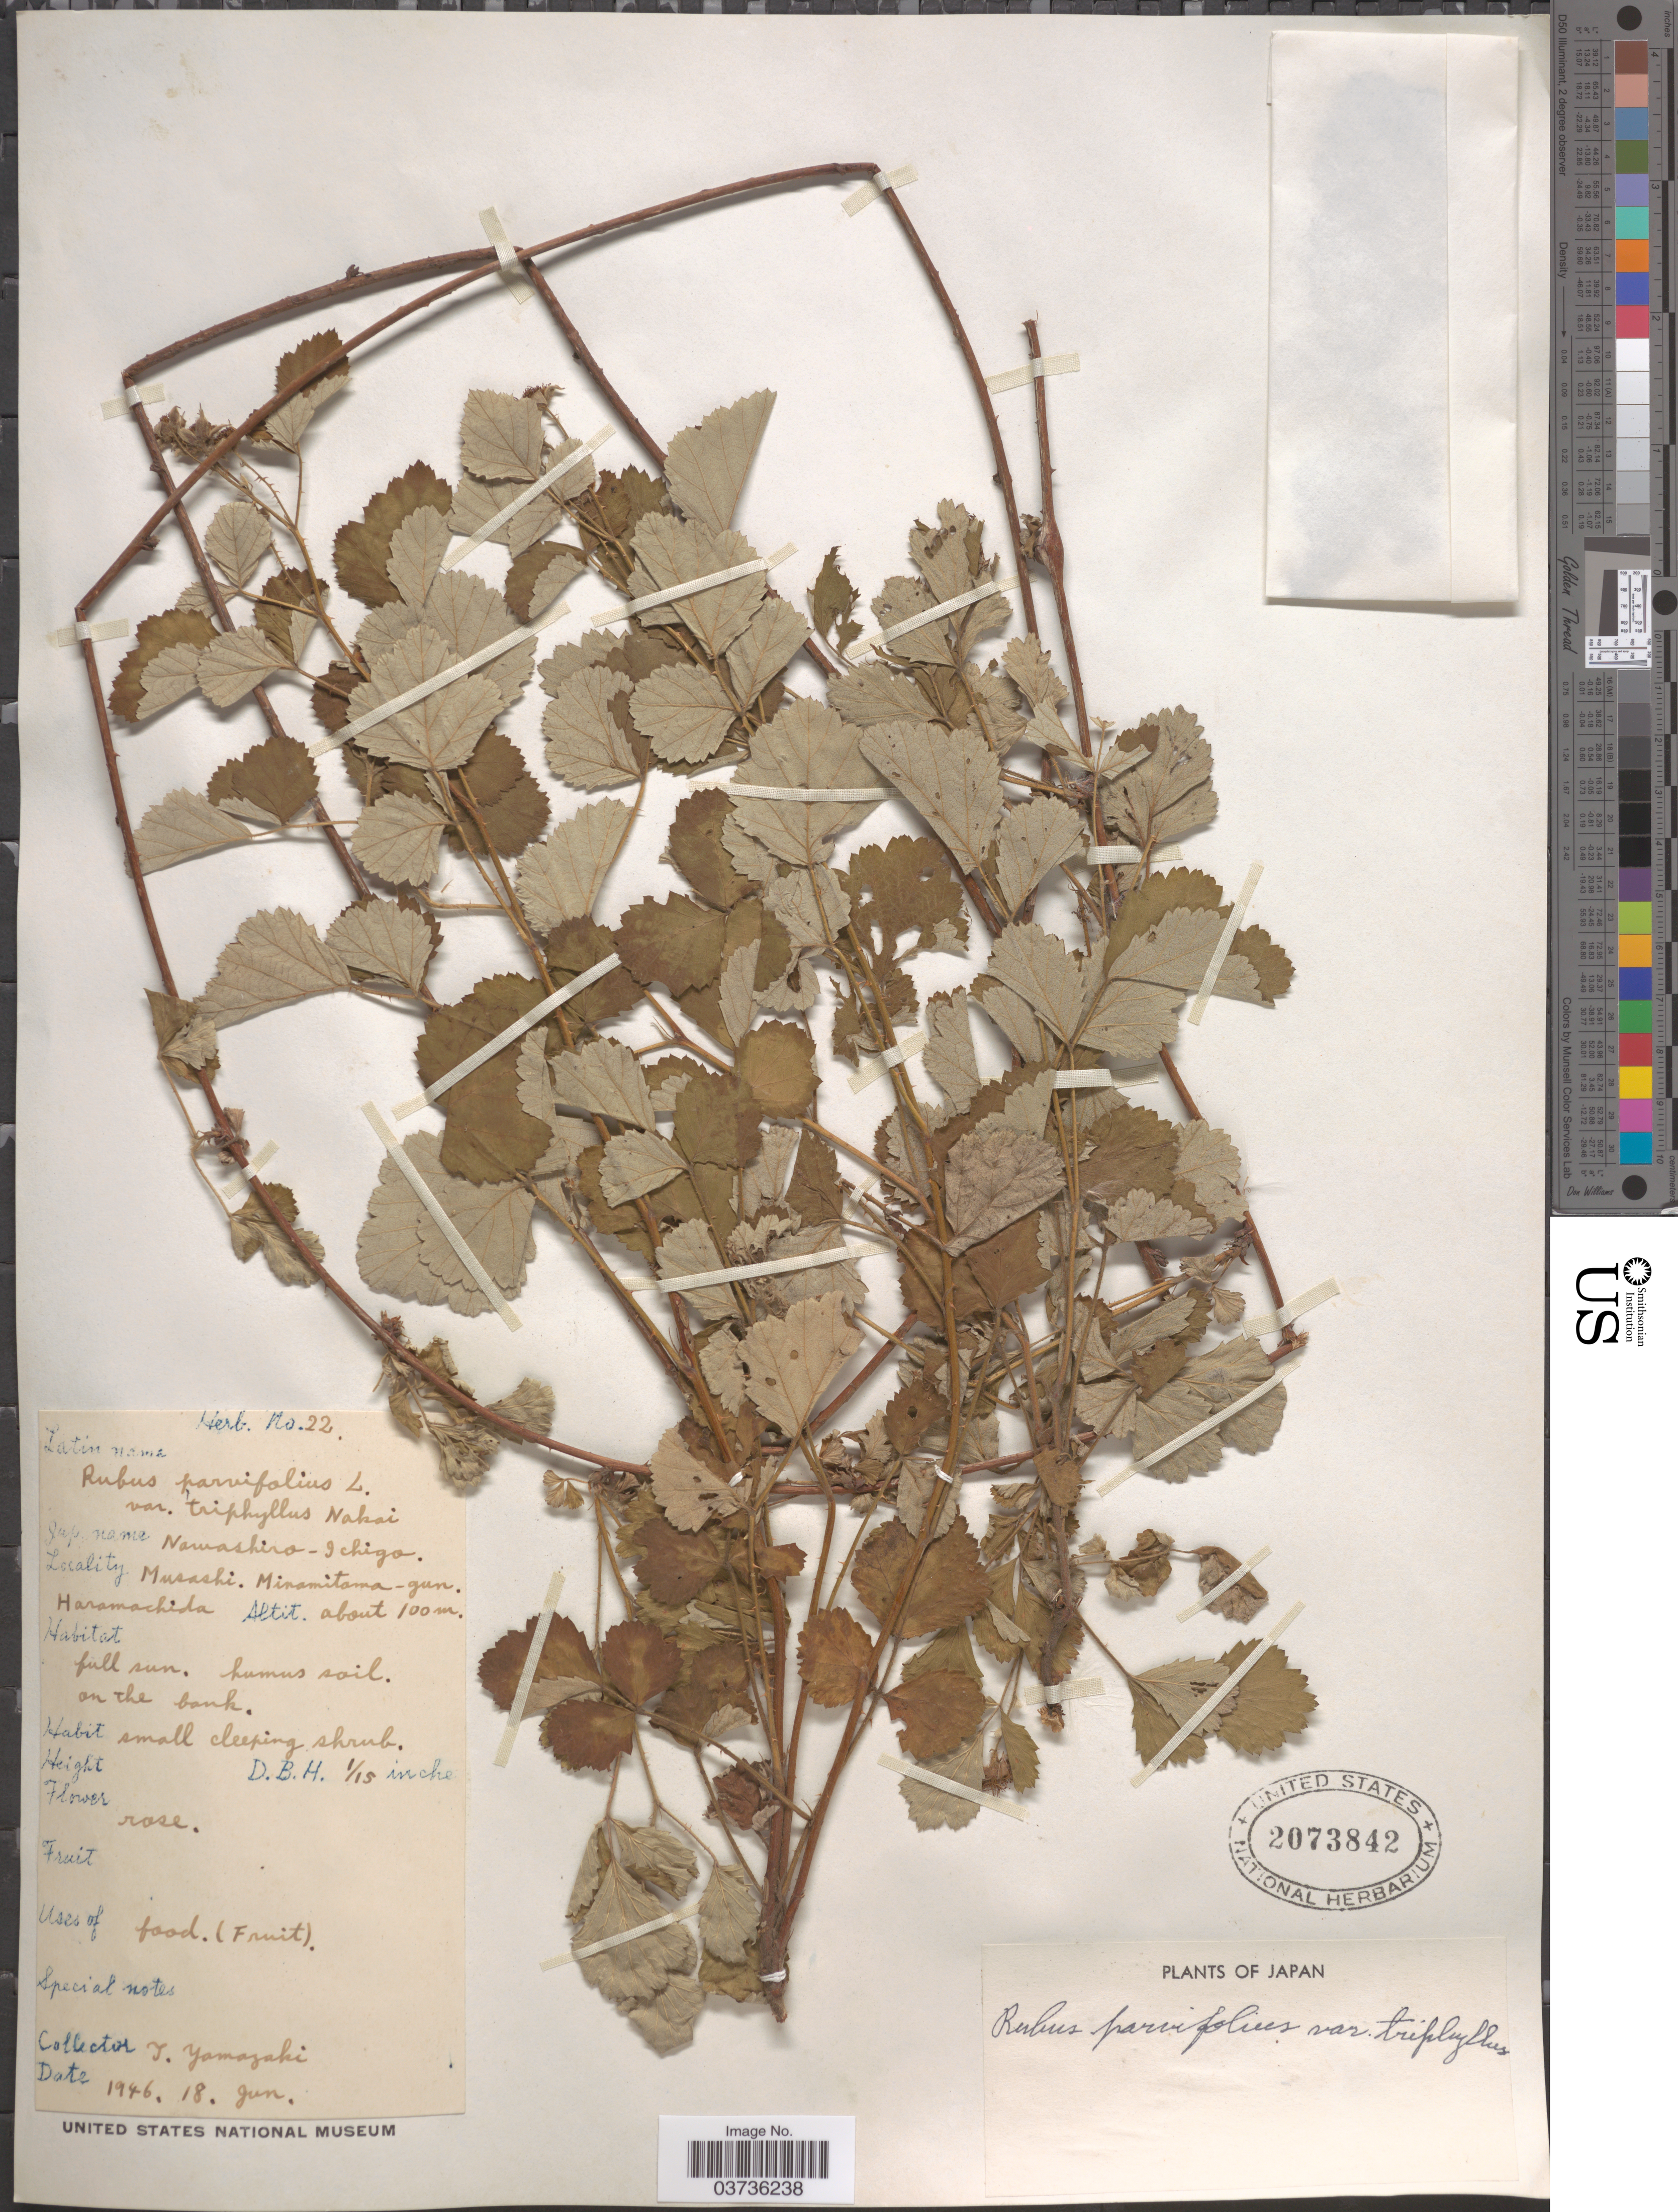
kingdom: Plantae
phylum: Tracheophyta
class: Magnoliopsida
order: Rosales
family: Rosaceae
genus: Rubus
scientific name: Rubus parvifolius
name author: L.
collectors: T. Yamazaki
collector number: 22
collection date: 1946-06-18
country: Japan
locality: Musashi. Minamitama-gun. Haramachida.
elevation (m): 100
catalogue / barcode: US 2073842